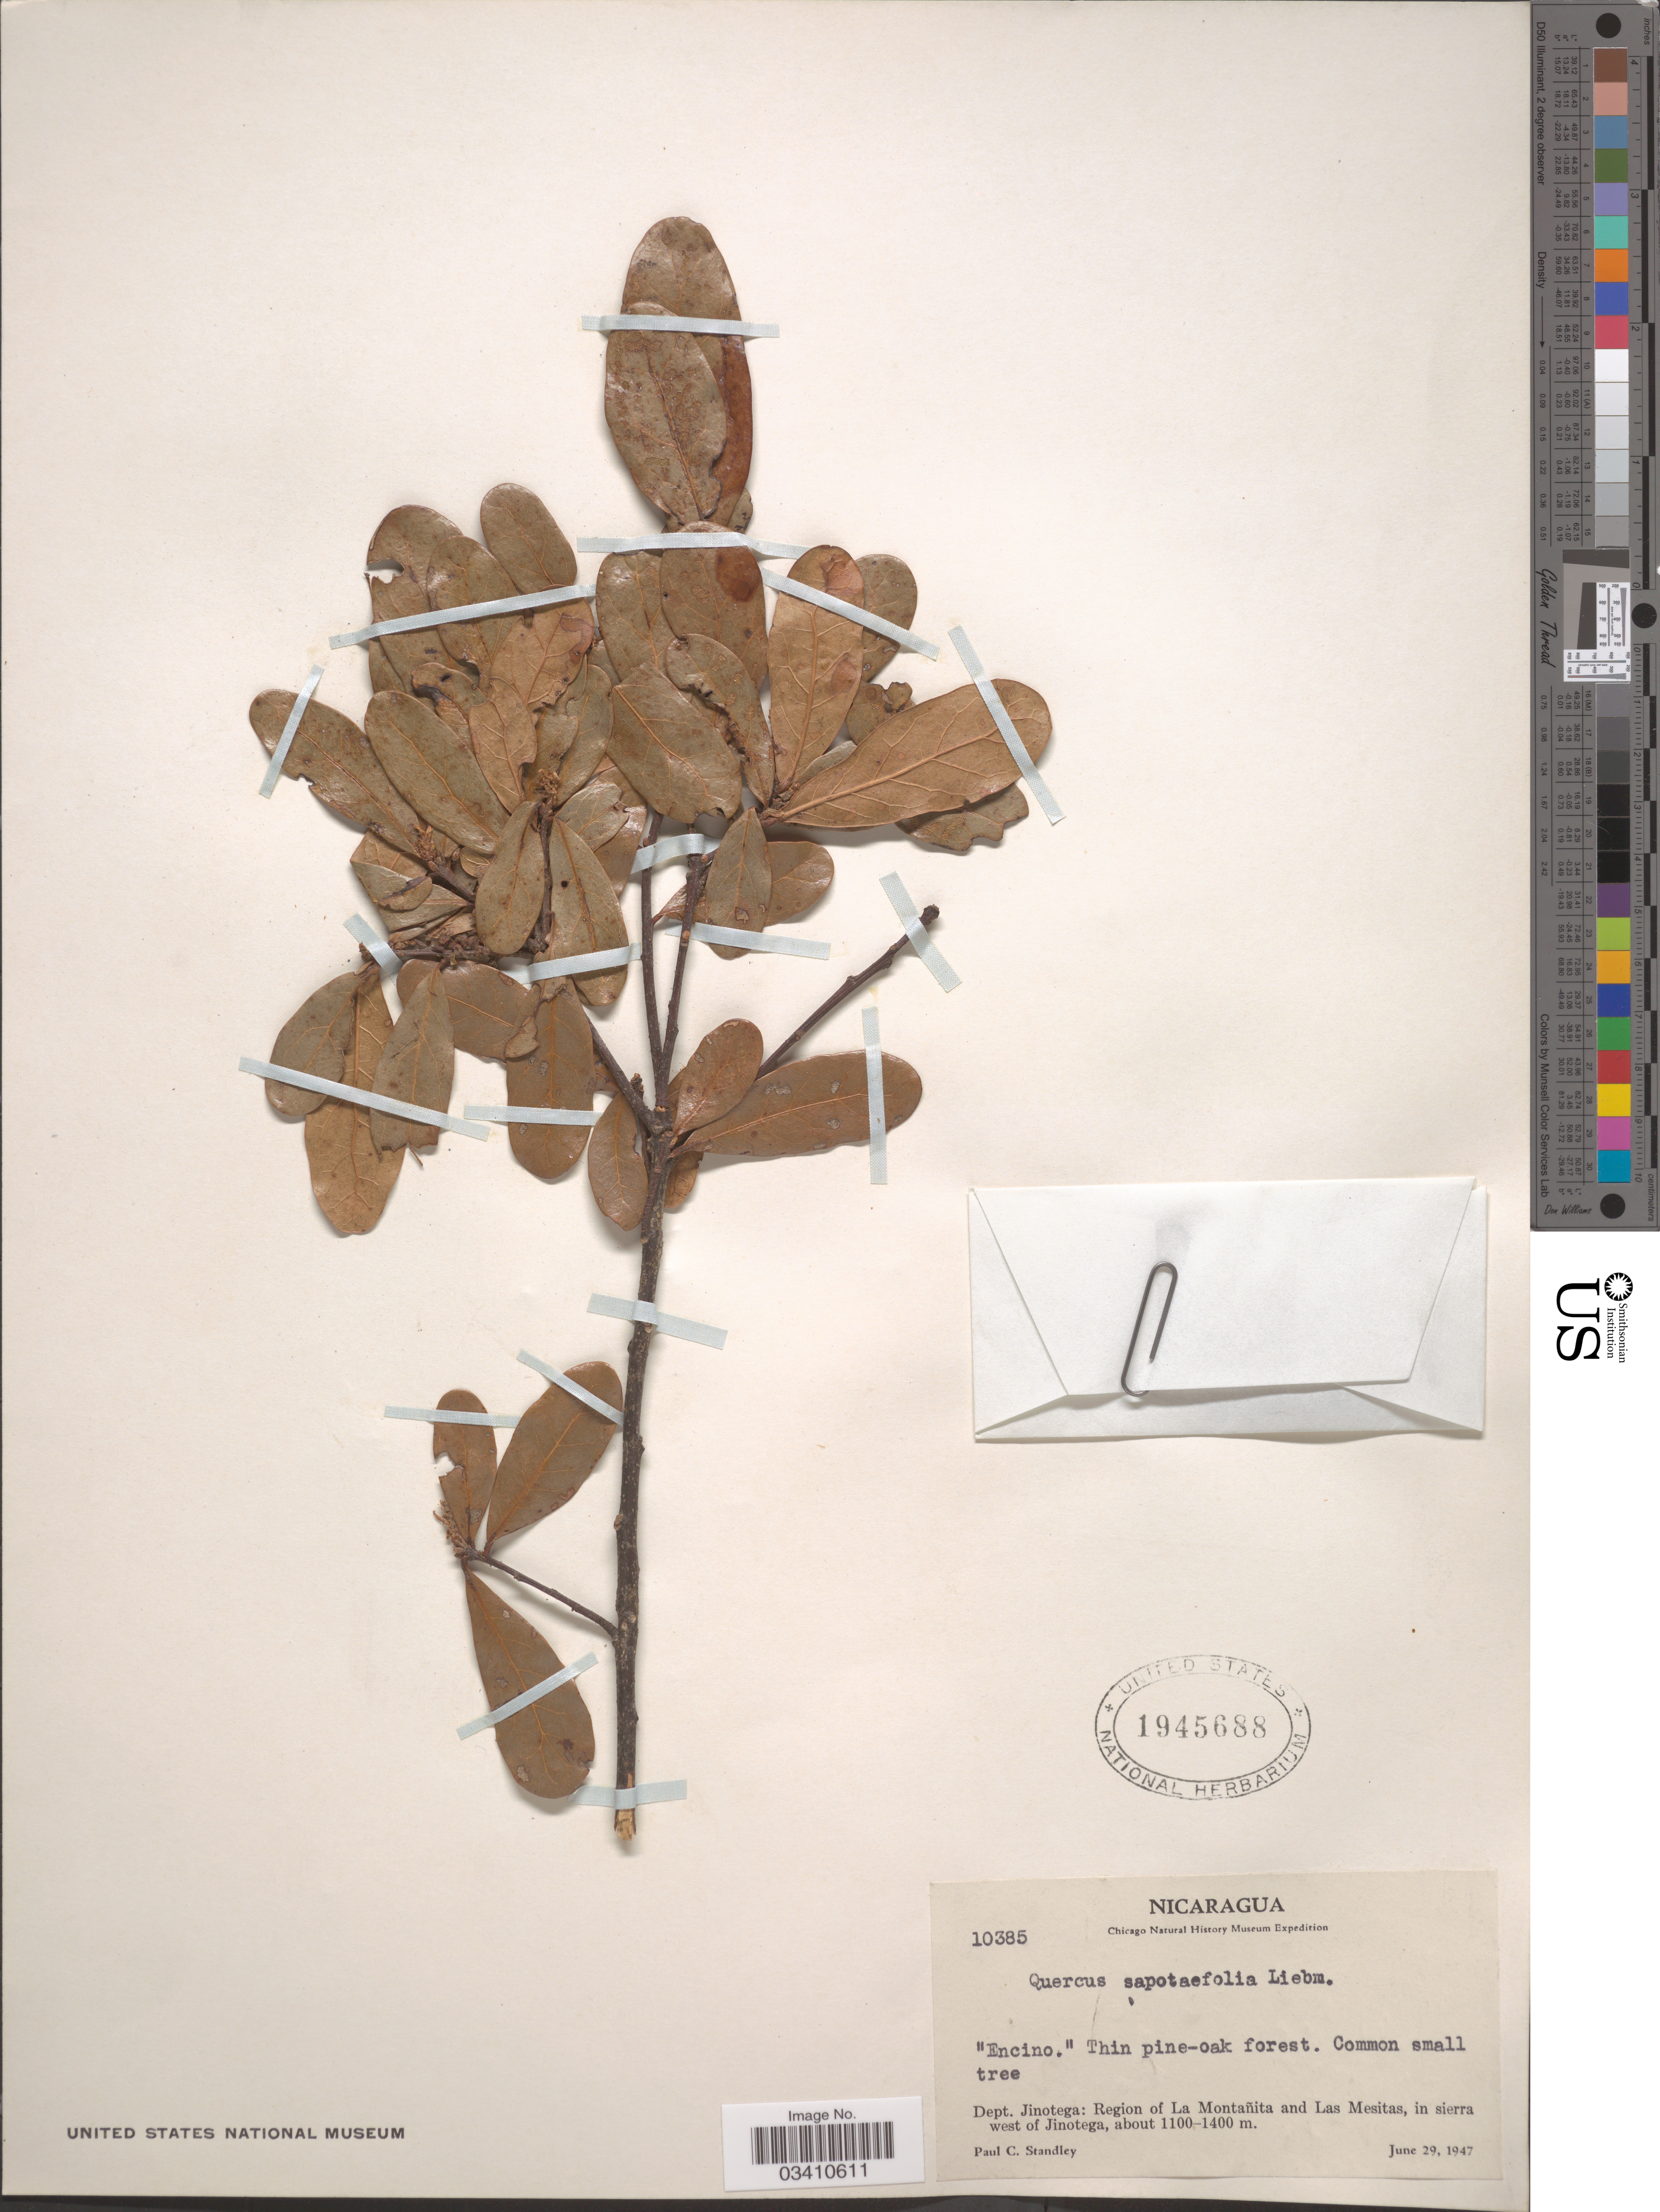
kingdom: Plantae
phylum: Tracheophyta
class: Magnoliopsida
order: Fagales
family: Fagaceae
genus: Quercus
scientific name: Quercus sapotaefolia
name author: Liebm.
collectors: P. C. Standley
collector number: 10385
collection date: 1947-06-29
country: Nicaragua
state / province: Jinotega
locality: Dept. Jinotega: Region of La Montañita and Las Mesitas, in sierra west of Jinotega.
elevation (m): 1100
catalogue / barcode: US 1945688